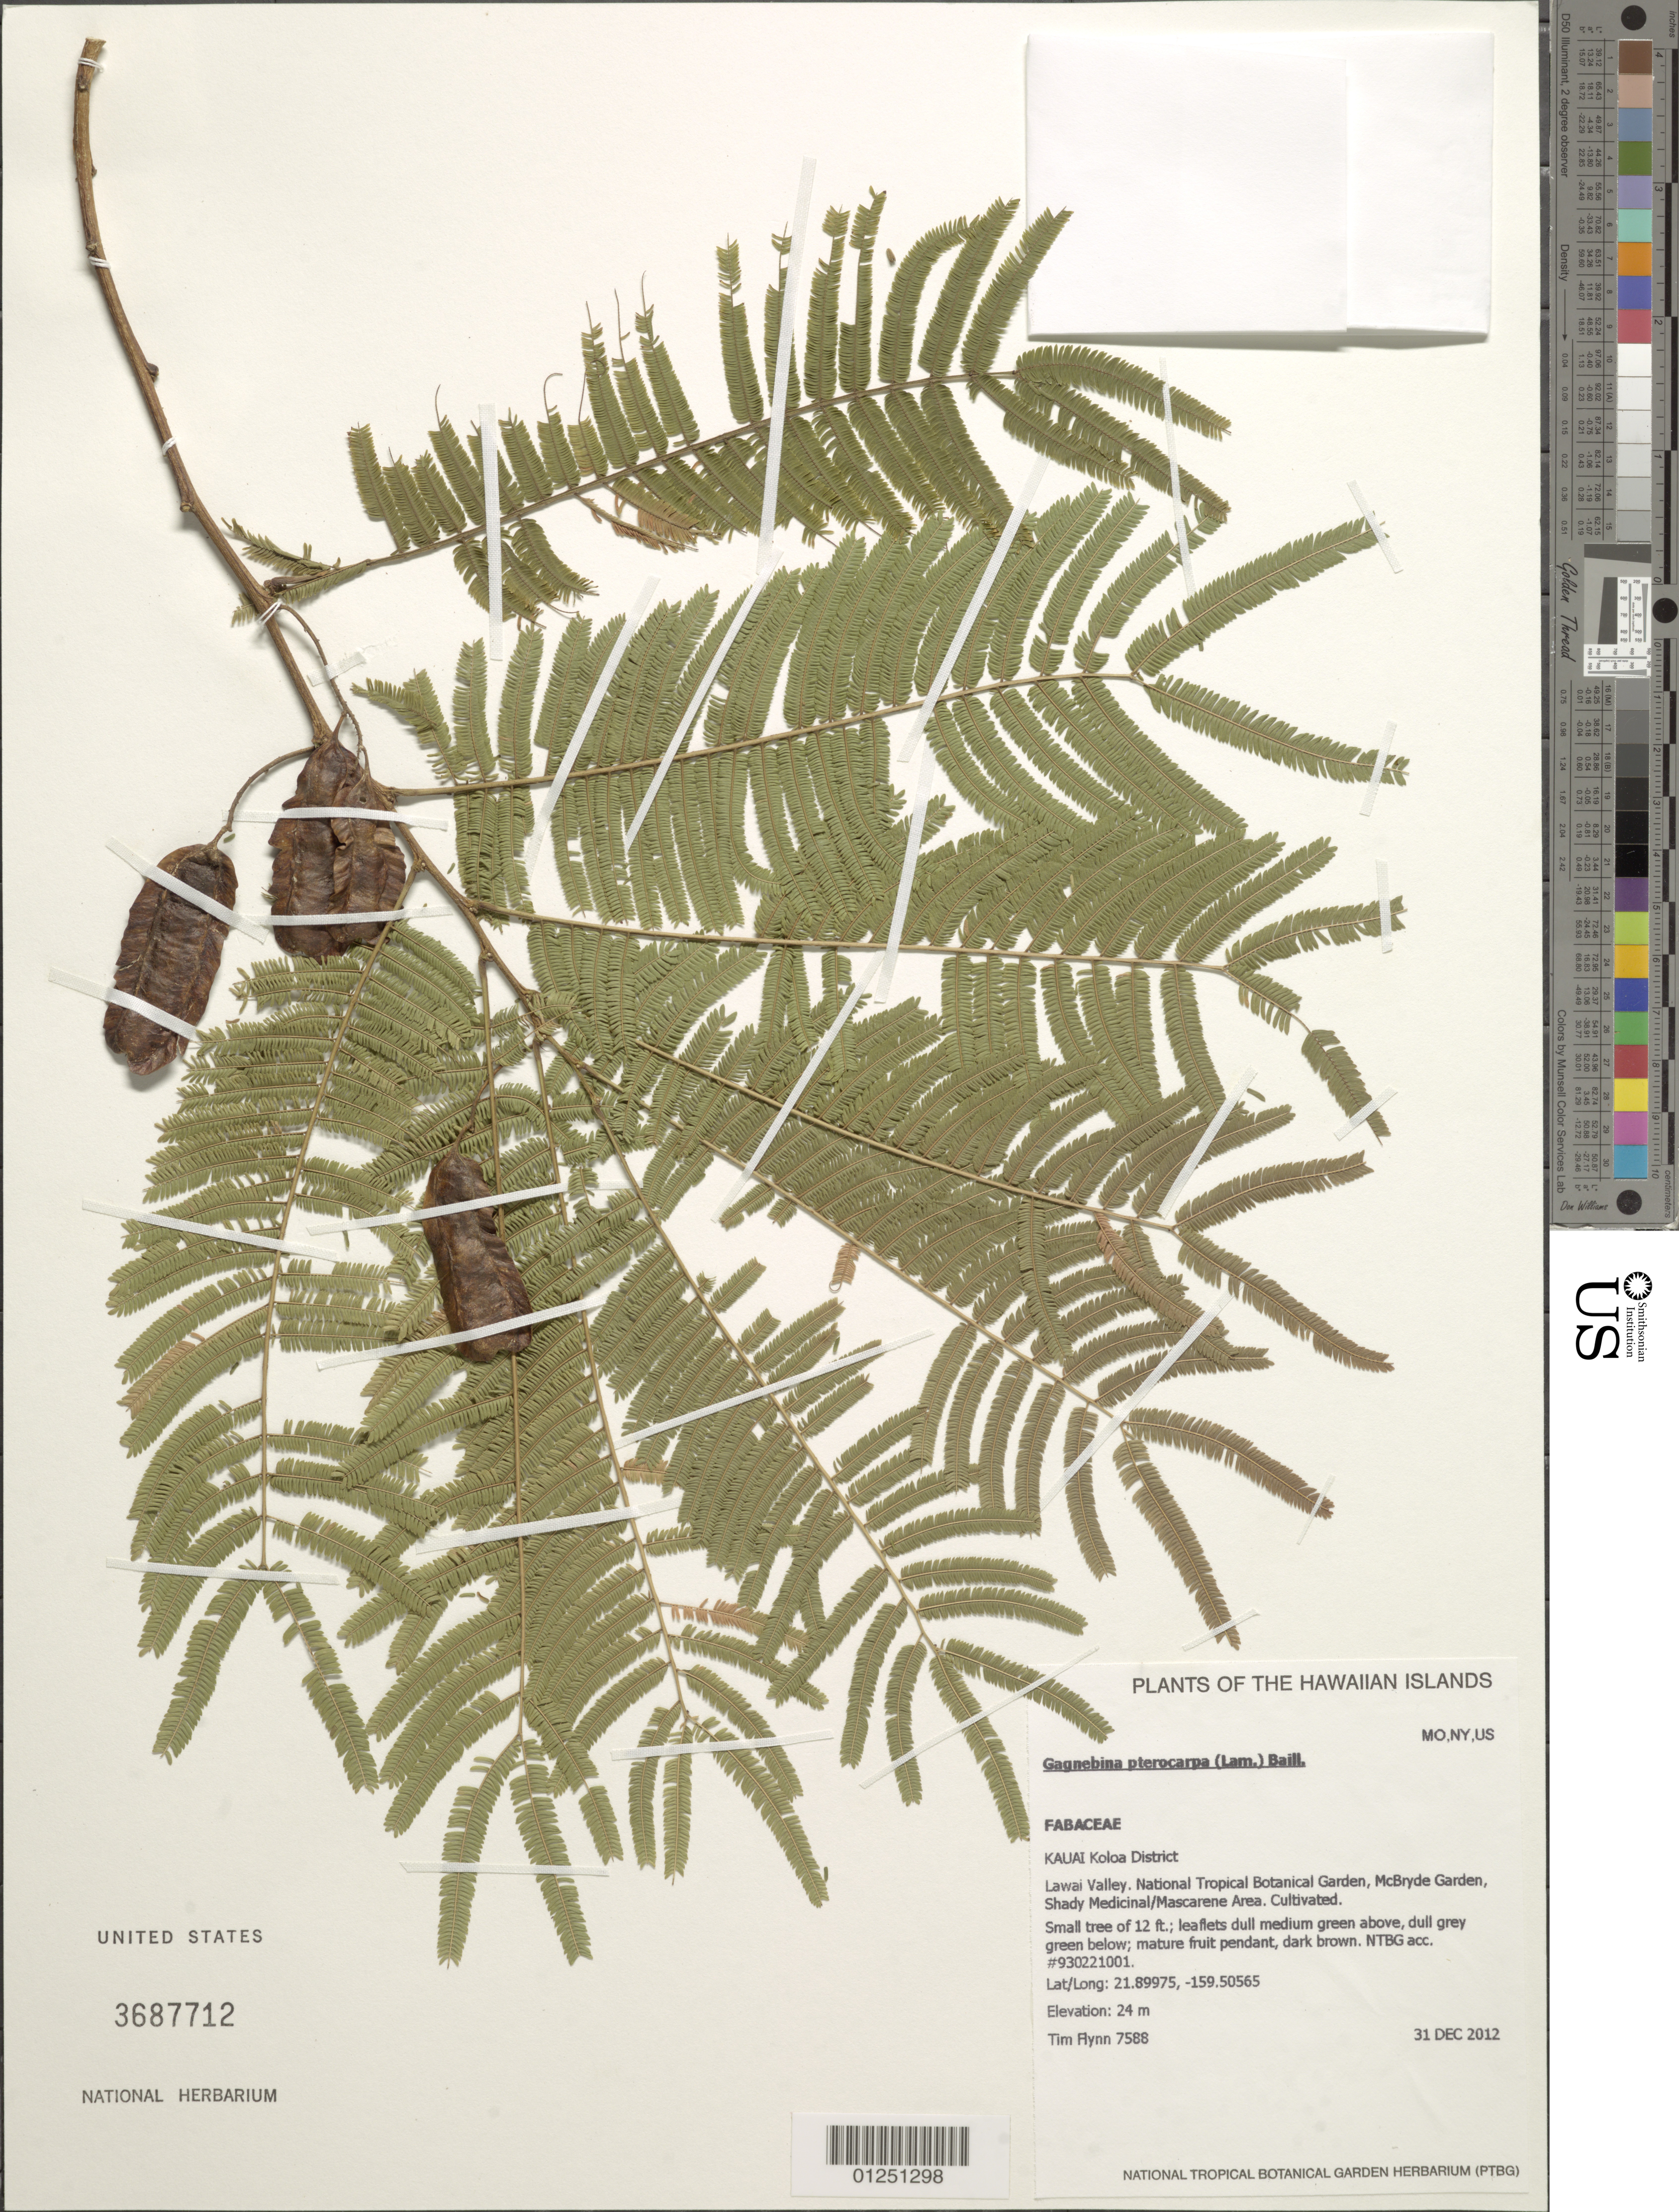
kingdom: Plantae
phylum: Tracheophyta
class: Magnoliopsida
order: Fabales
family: Fabaceae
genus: Gagnebina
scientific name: Gagnebina pterocarpa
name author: (Lam.) Baill.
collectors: T. W. Flynn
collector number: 7588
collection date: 2012-12-31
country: United States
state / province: Hawaii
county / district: Kauai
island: Kaua'i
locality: Koloa District, Lawai Valley, National Tropical Botanical Garden, McBryde Garden, Shady Medicinal/ Mascarene Area.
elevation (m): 24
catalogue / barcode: US 3687712